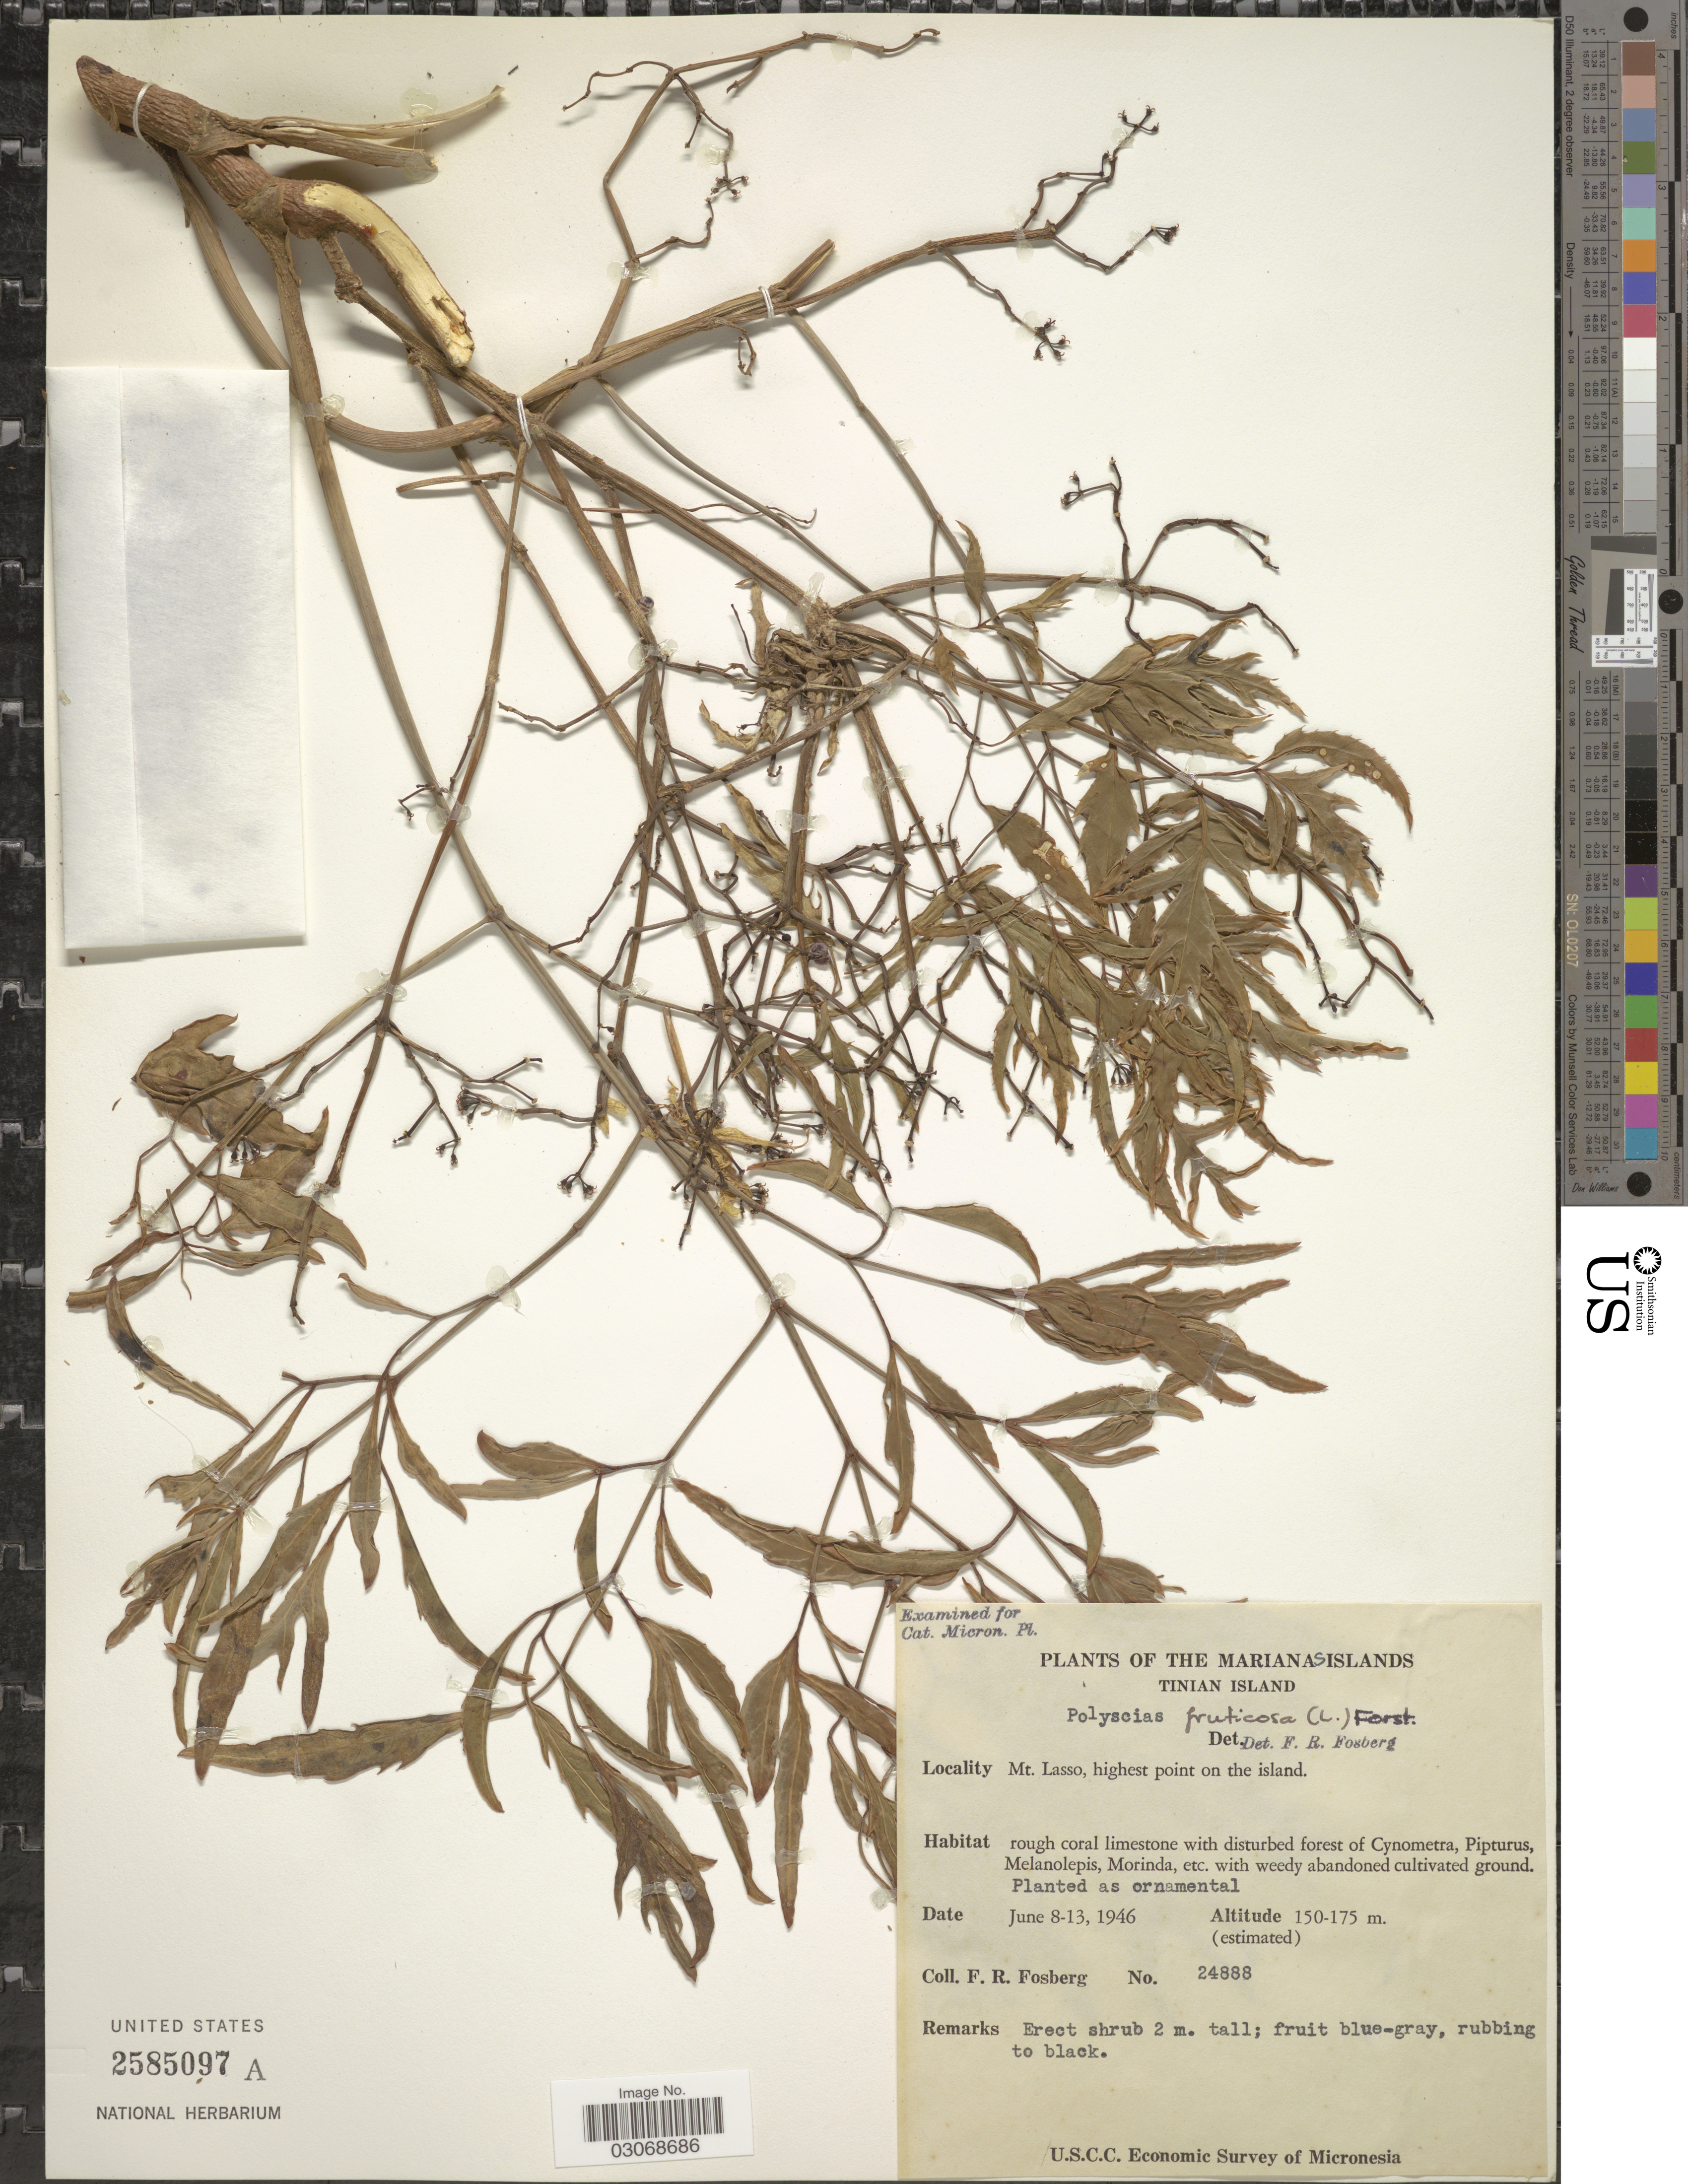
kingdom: Plantae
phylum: Tracheophyta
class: Magnoliopsida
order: Apiales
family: Araliaceae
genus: Polyscias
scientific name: Polyscias fruticosa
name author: (L.) Harms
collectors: F. R. Fosberg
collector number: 24888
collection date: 1946-06-08/1946-06-13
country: Northern Mariana Islands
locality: The Marianas Islands, Tinian Island, Mt. Lasso, highest point on the island.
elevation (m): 150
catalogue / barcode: US 2585097A